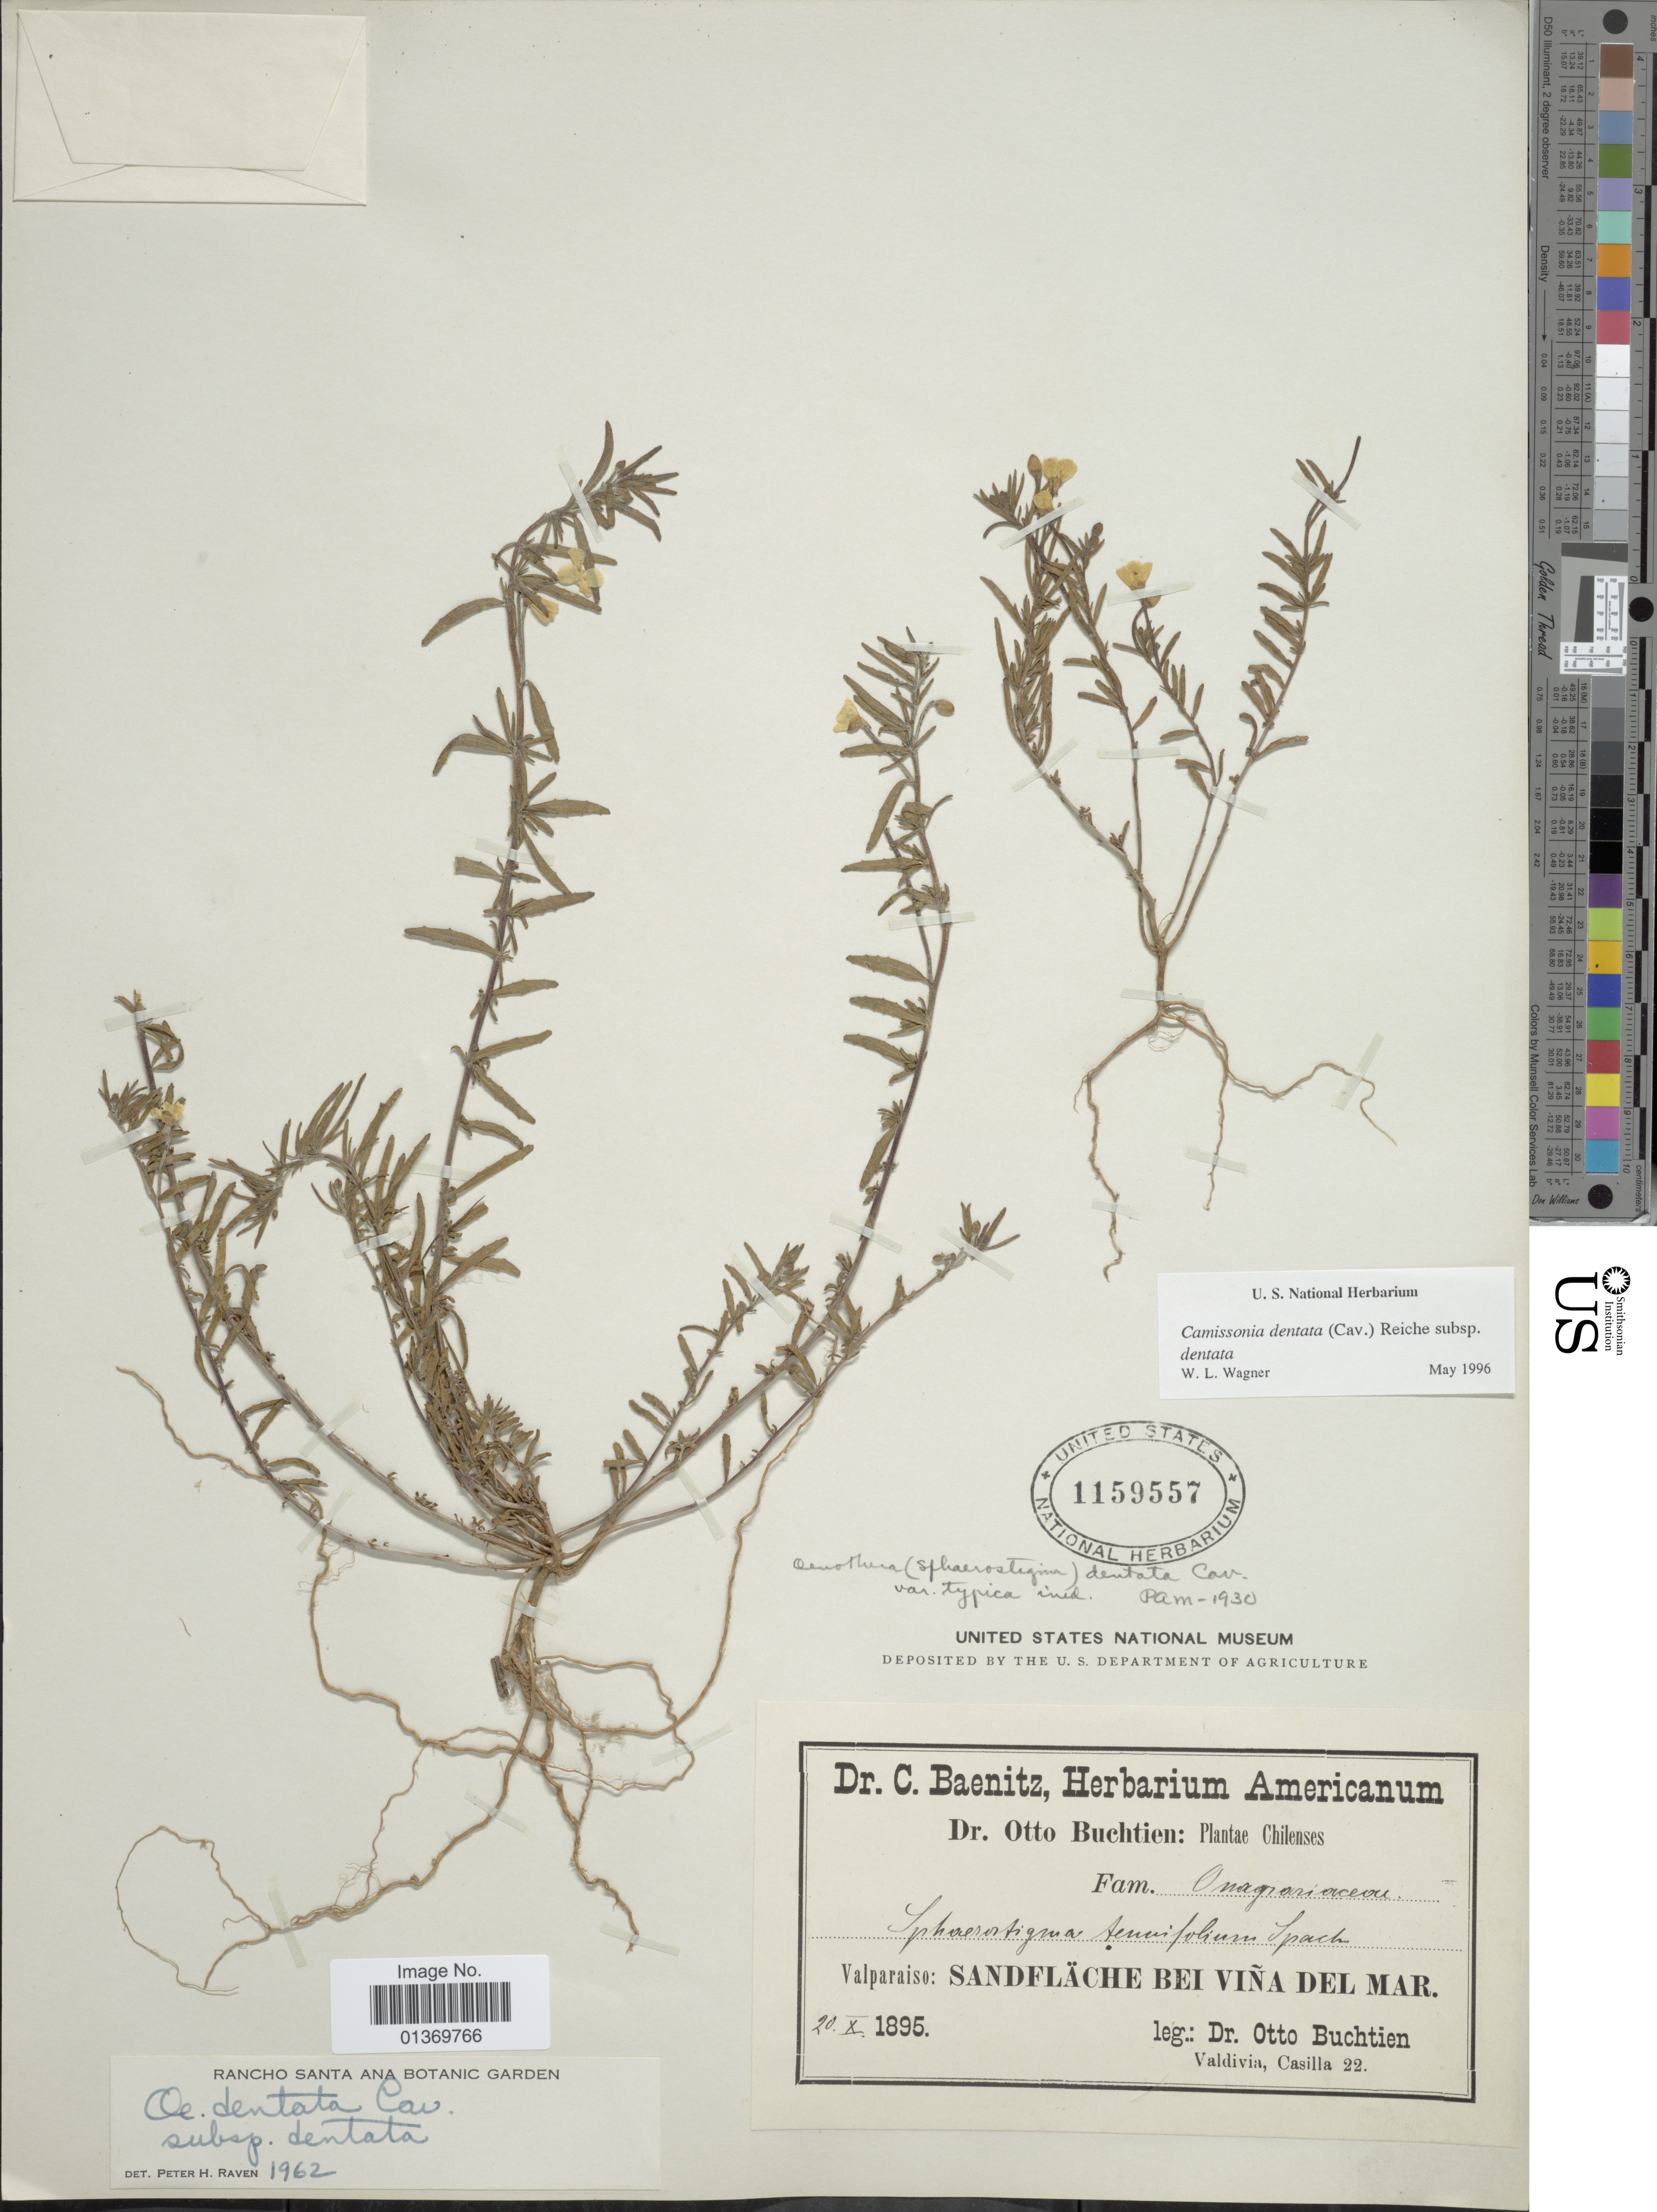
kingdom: Plantae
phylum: Tracheophyta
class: Magnoliopsida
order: Myrtales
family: Onagraceae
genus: Camissonia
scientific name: Camissonia dentata subsp. dentata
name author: (Cav.) Reiche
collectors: O. Buchtien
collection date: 1895-10-20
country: Chile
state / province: Valparaíso (V)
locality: Sandfläche bei Viña del Mar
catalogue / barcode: US 1159557